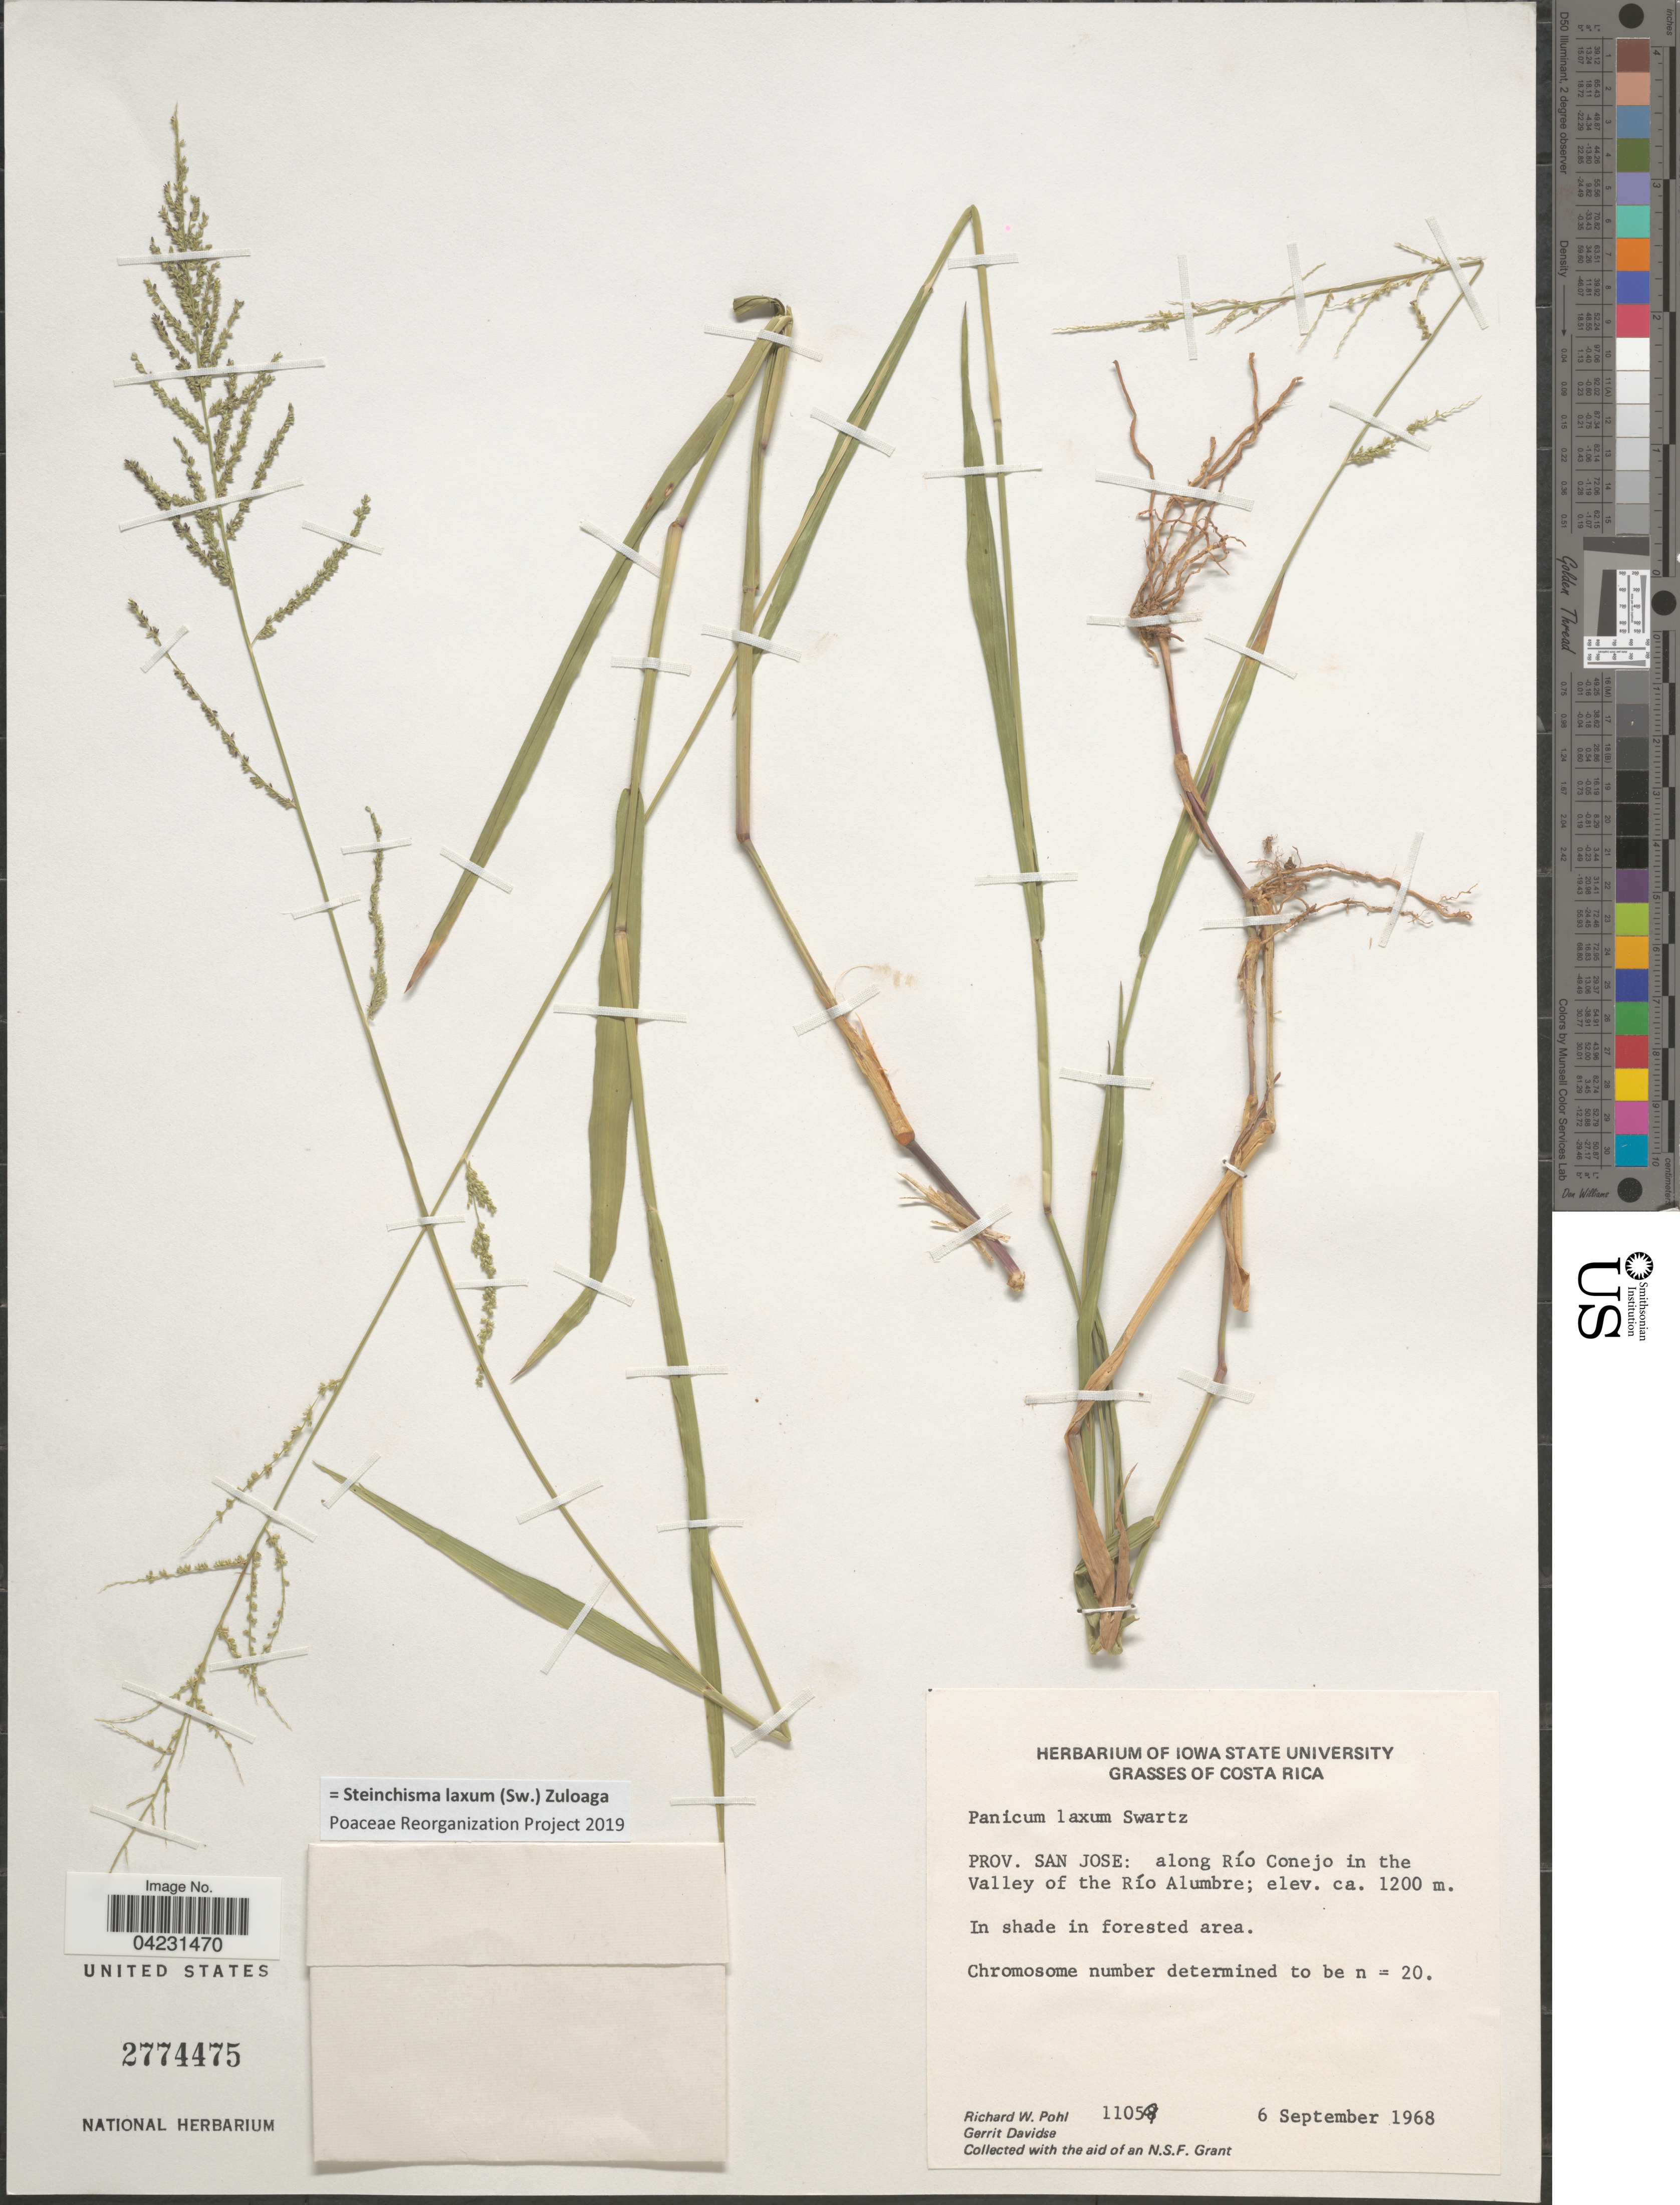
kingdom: Plantae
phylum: Tracheophyta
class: Liliopsida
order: Poales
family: Poaceae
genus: Steinchisma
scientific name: Steinchisma laxum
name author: (Sw.) Zuloaga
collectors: R. W. Pohl & G. Davidse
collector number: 11059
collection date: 1968-09-06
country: Costa Rica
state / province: San José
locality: Along Río Conejo in the Valley of the Río Alumbre.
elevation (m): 1200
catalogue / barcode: US 2774475